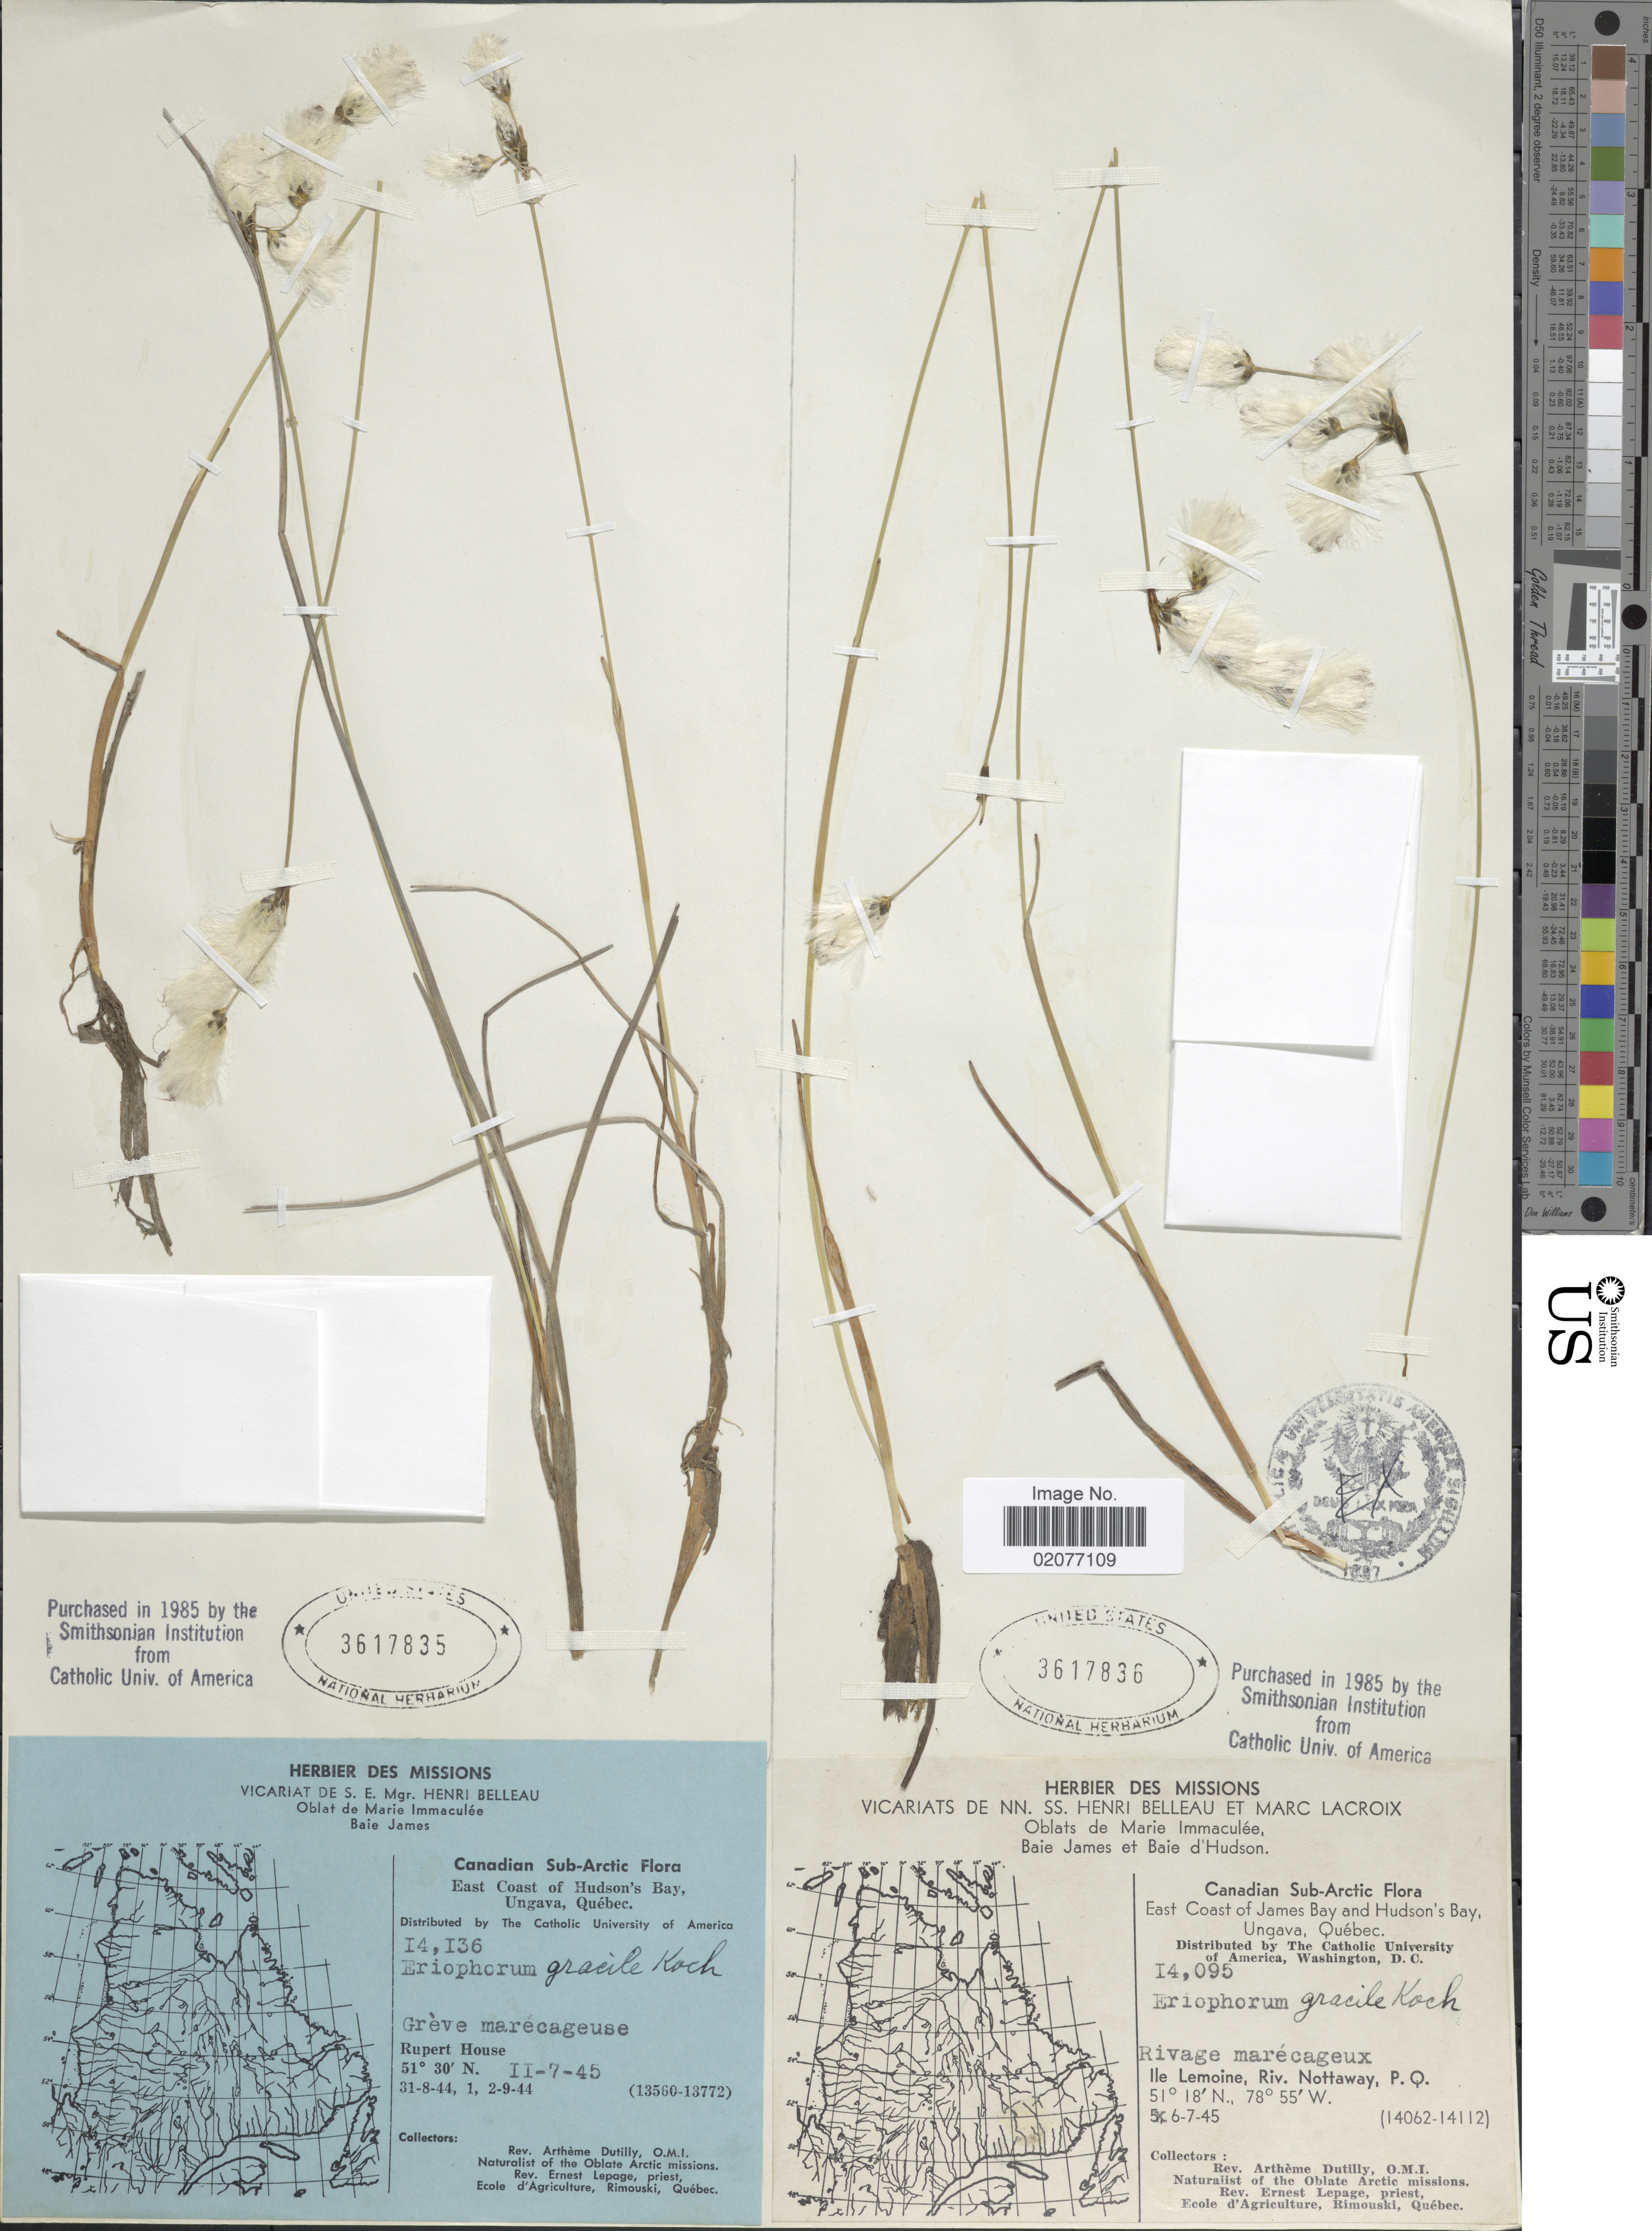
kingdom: Plantae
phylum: Tracheophyta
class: Liliopsida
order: Poales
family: Cyperaceae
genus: Eriophorum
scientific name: Eriophorum gracile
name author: W.D.J. Koch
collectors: A. Dutilly & E. Lepage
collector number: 14095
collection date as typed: Transcribed d/m/y: 6/7/45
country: Canada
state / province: Quebec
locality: Canadian Sub-Arctic, East Coast of James Bay and Hudson's Bay, Ungava, Rivage marécageux, Ile Lemoine, Riv. Nottaway, P. Q.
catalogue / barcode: US 3617836-2